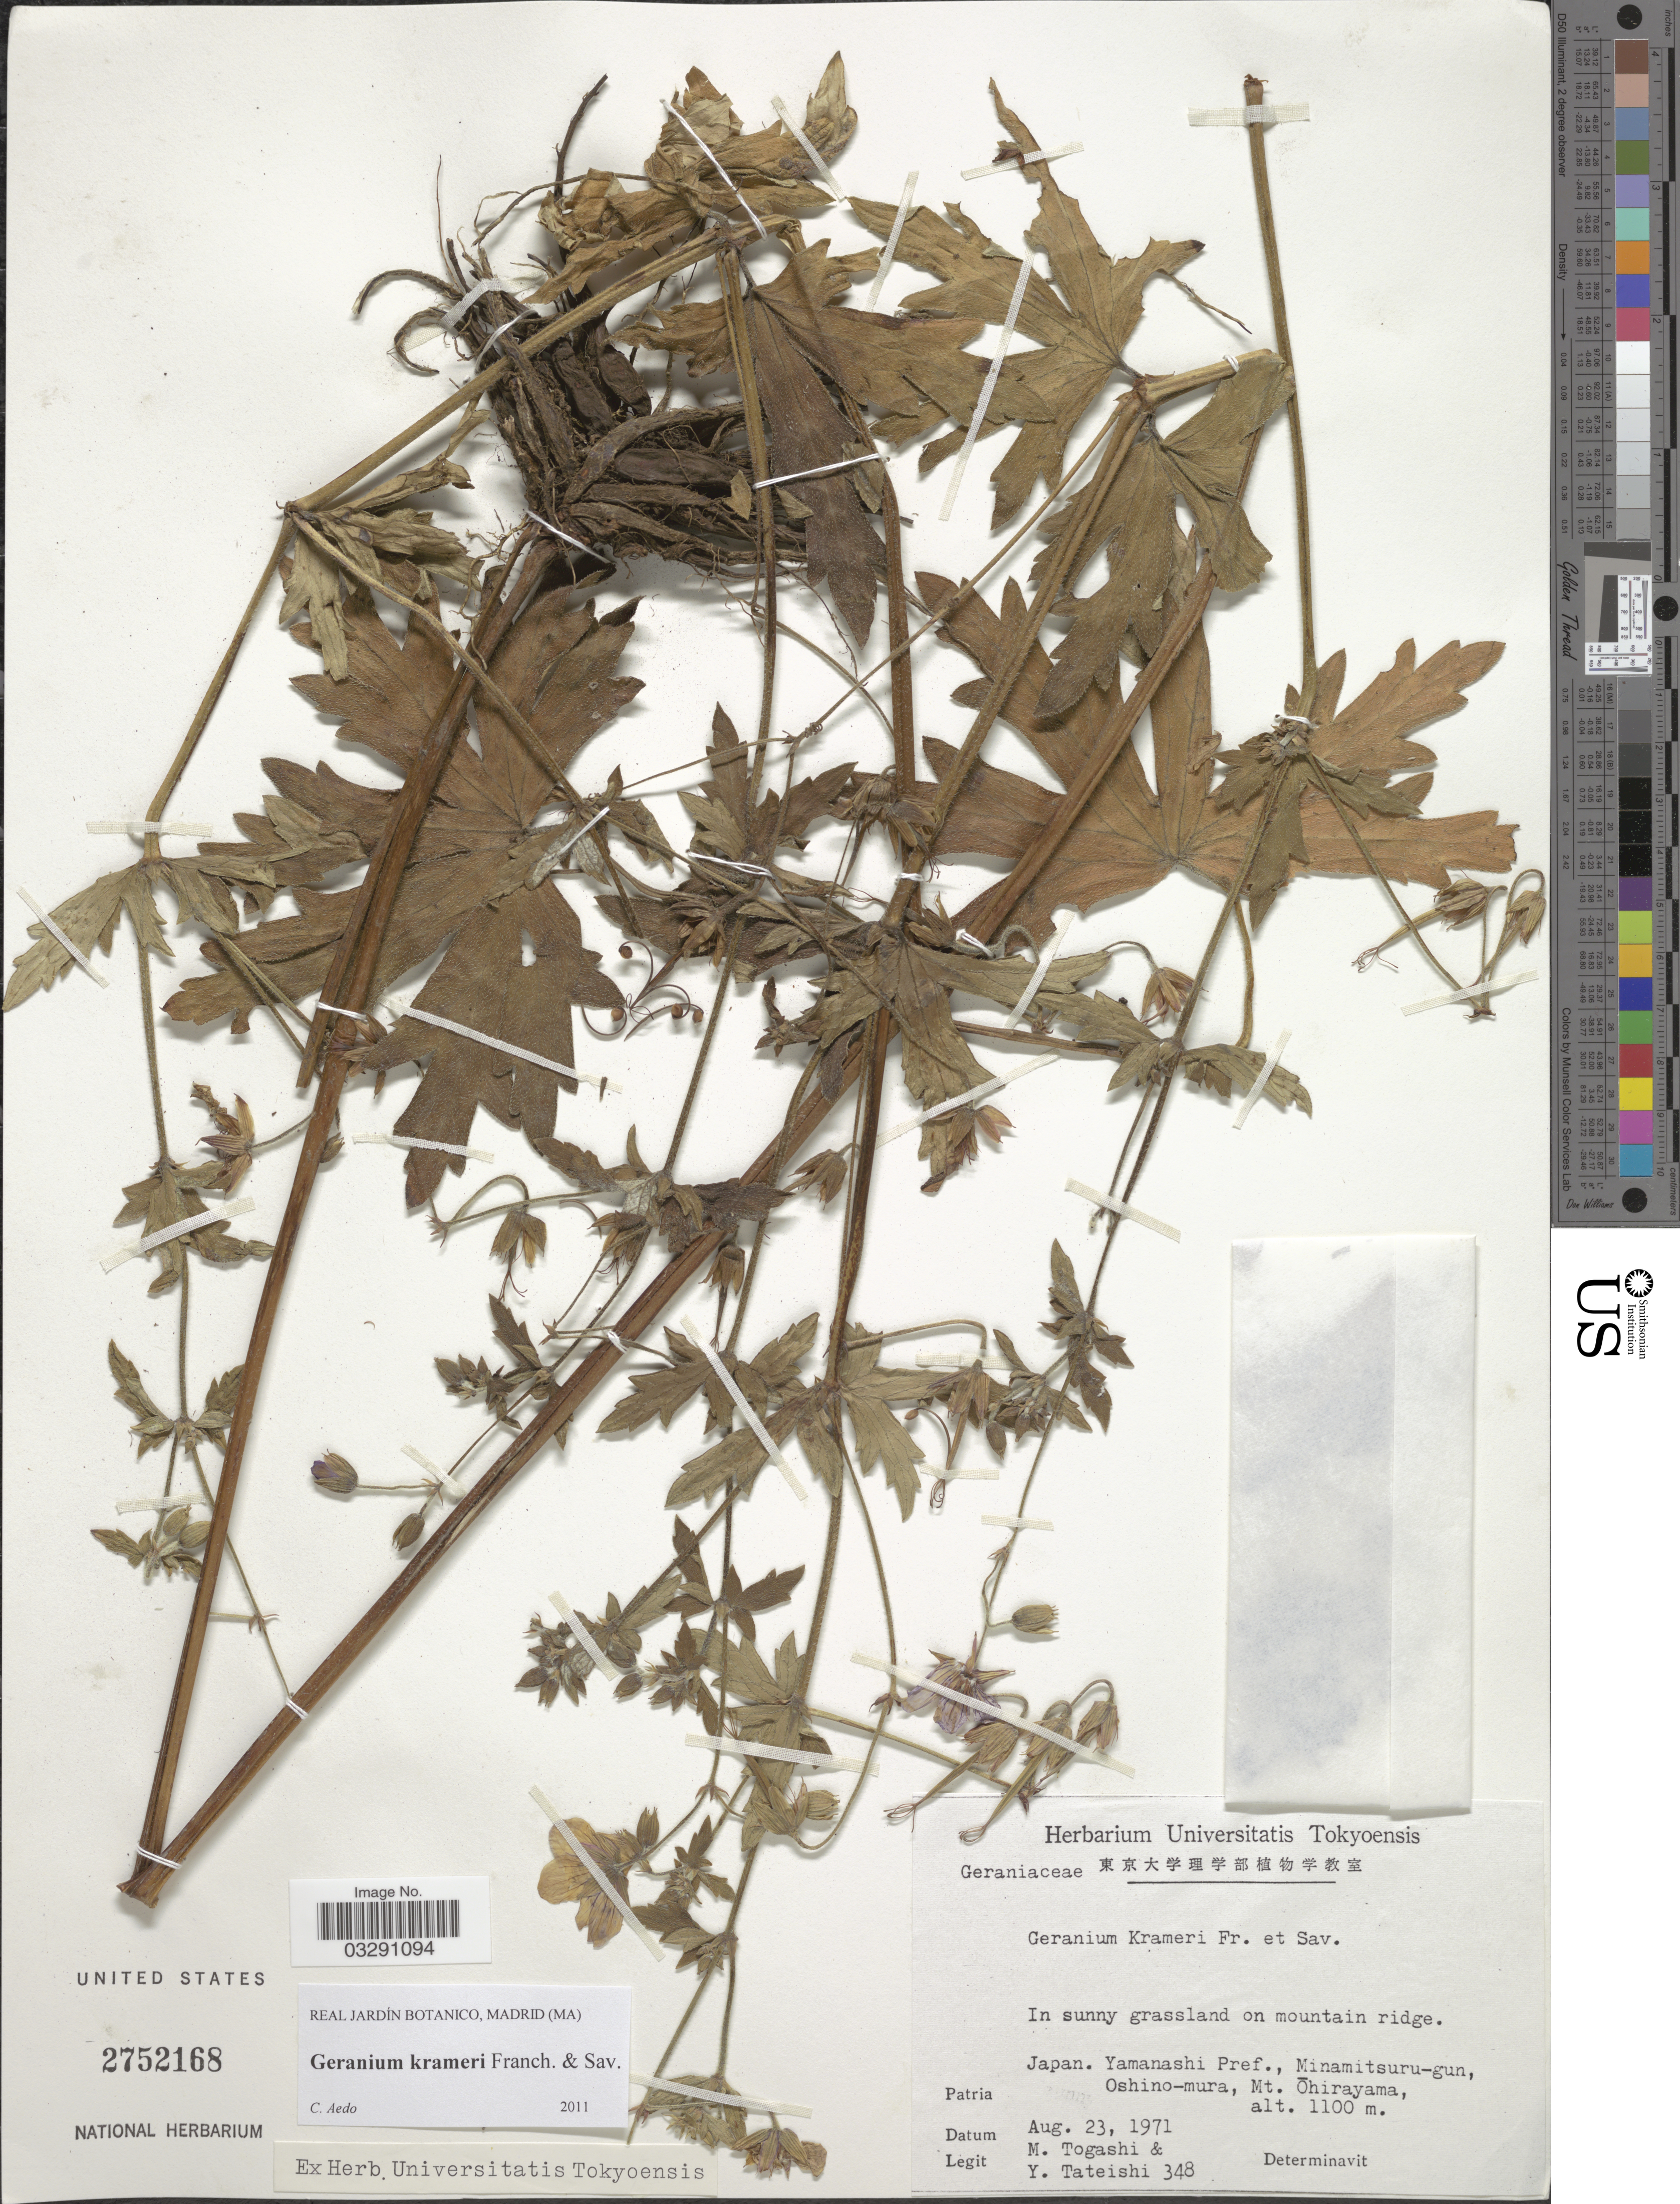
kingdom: Plantae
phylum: Tracheophyta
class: Magnoliopsida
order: Geraniales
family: Geraniaceae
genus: Geranium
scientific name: Geranium krameri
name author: Franch. & Sav.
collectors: M. Togashi & Y. Tateishi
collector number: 348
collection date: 1971-08-23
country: Japan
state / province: Yamanasi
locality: Yamanashi Pref., Minamitsuru-gun, Oshino-mura, Mt. Ōhirayama.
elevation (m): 1100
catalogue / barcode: US 2752168